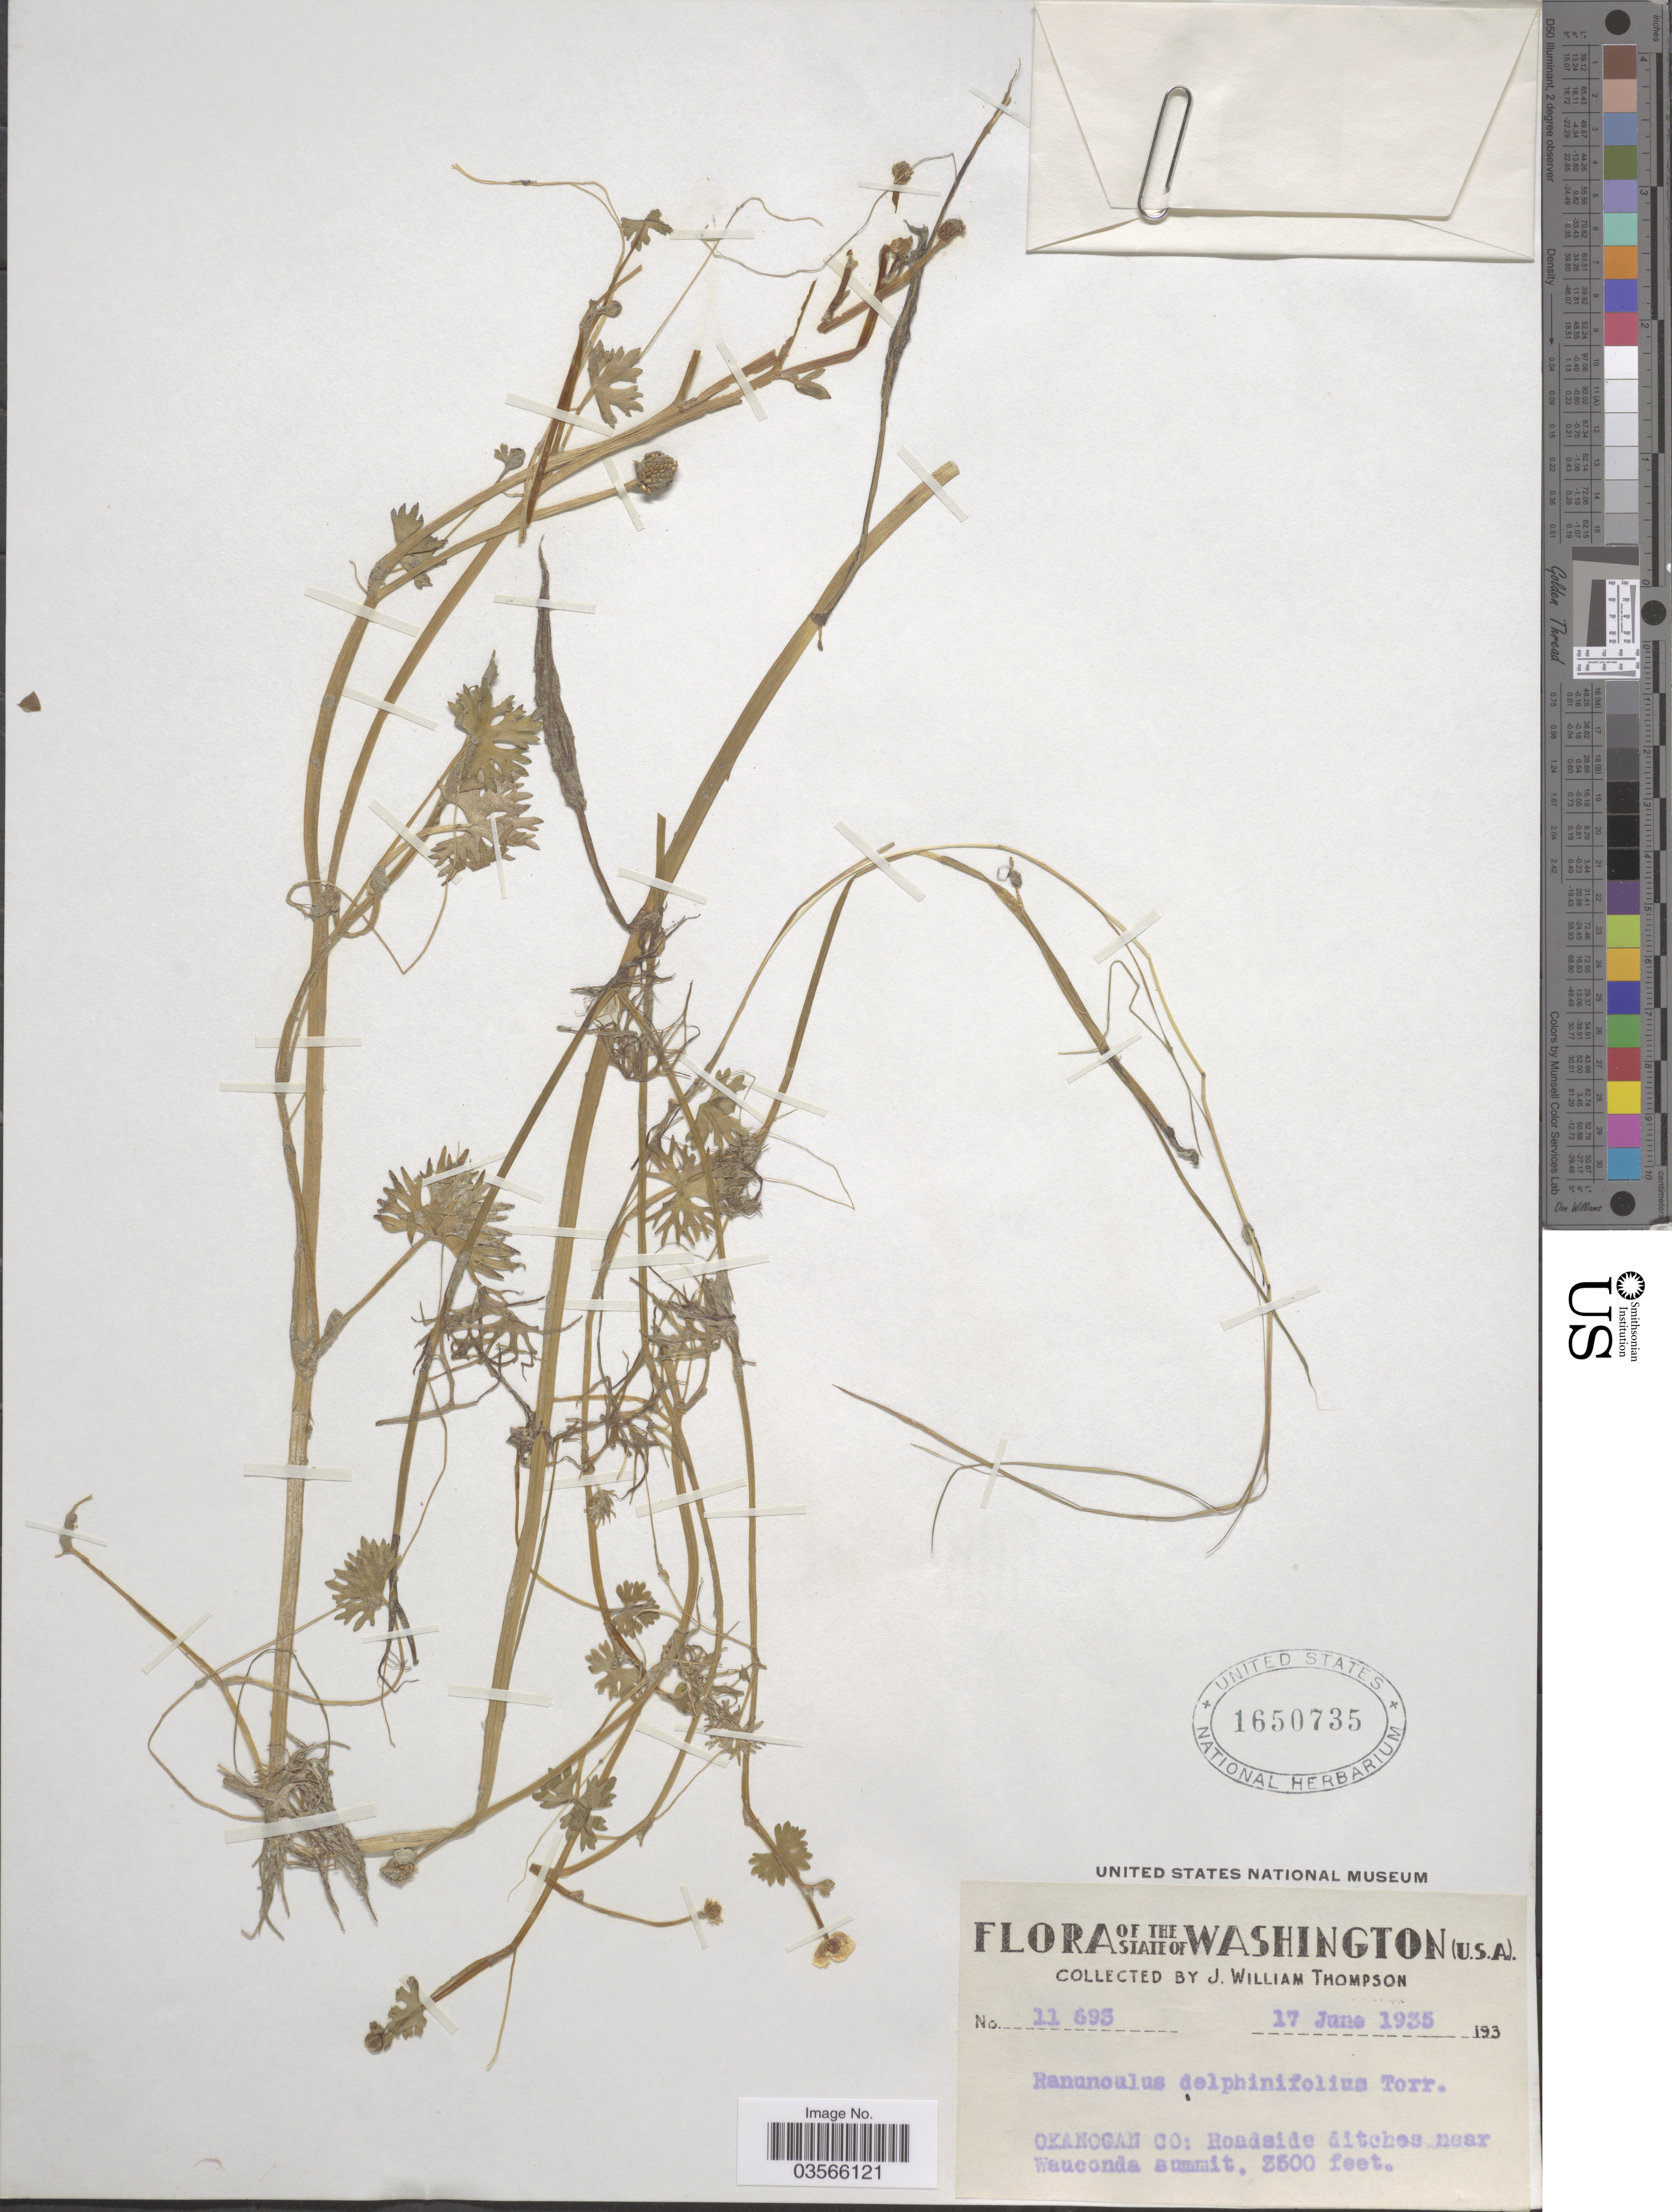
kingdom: Plantae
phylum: Tracheophyta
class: Magnoliopsida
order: Ranunculales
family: Ranunculaceae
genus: Ranunculus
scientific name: Ranunculus flabellaris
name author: Raf.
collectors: J. W. Thompson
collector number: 11693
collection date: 1935-06-17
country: United States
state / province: Washington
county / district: Okanogan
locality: U.S.A. Okanogan Co: Roadside ditches near Wauconda summit.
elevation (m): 1067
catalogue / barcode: US 1650735